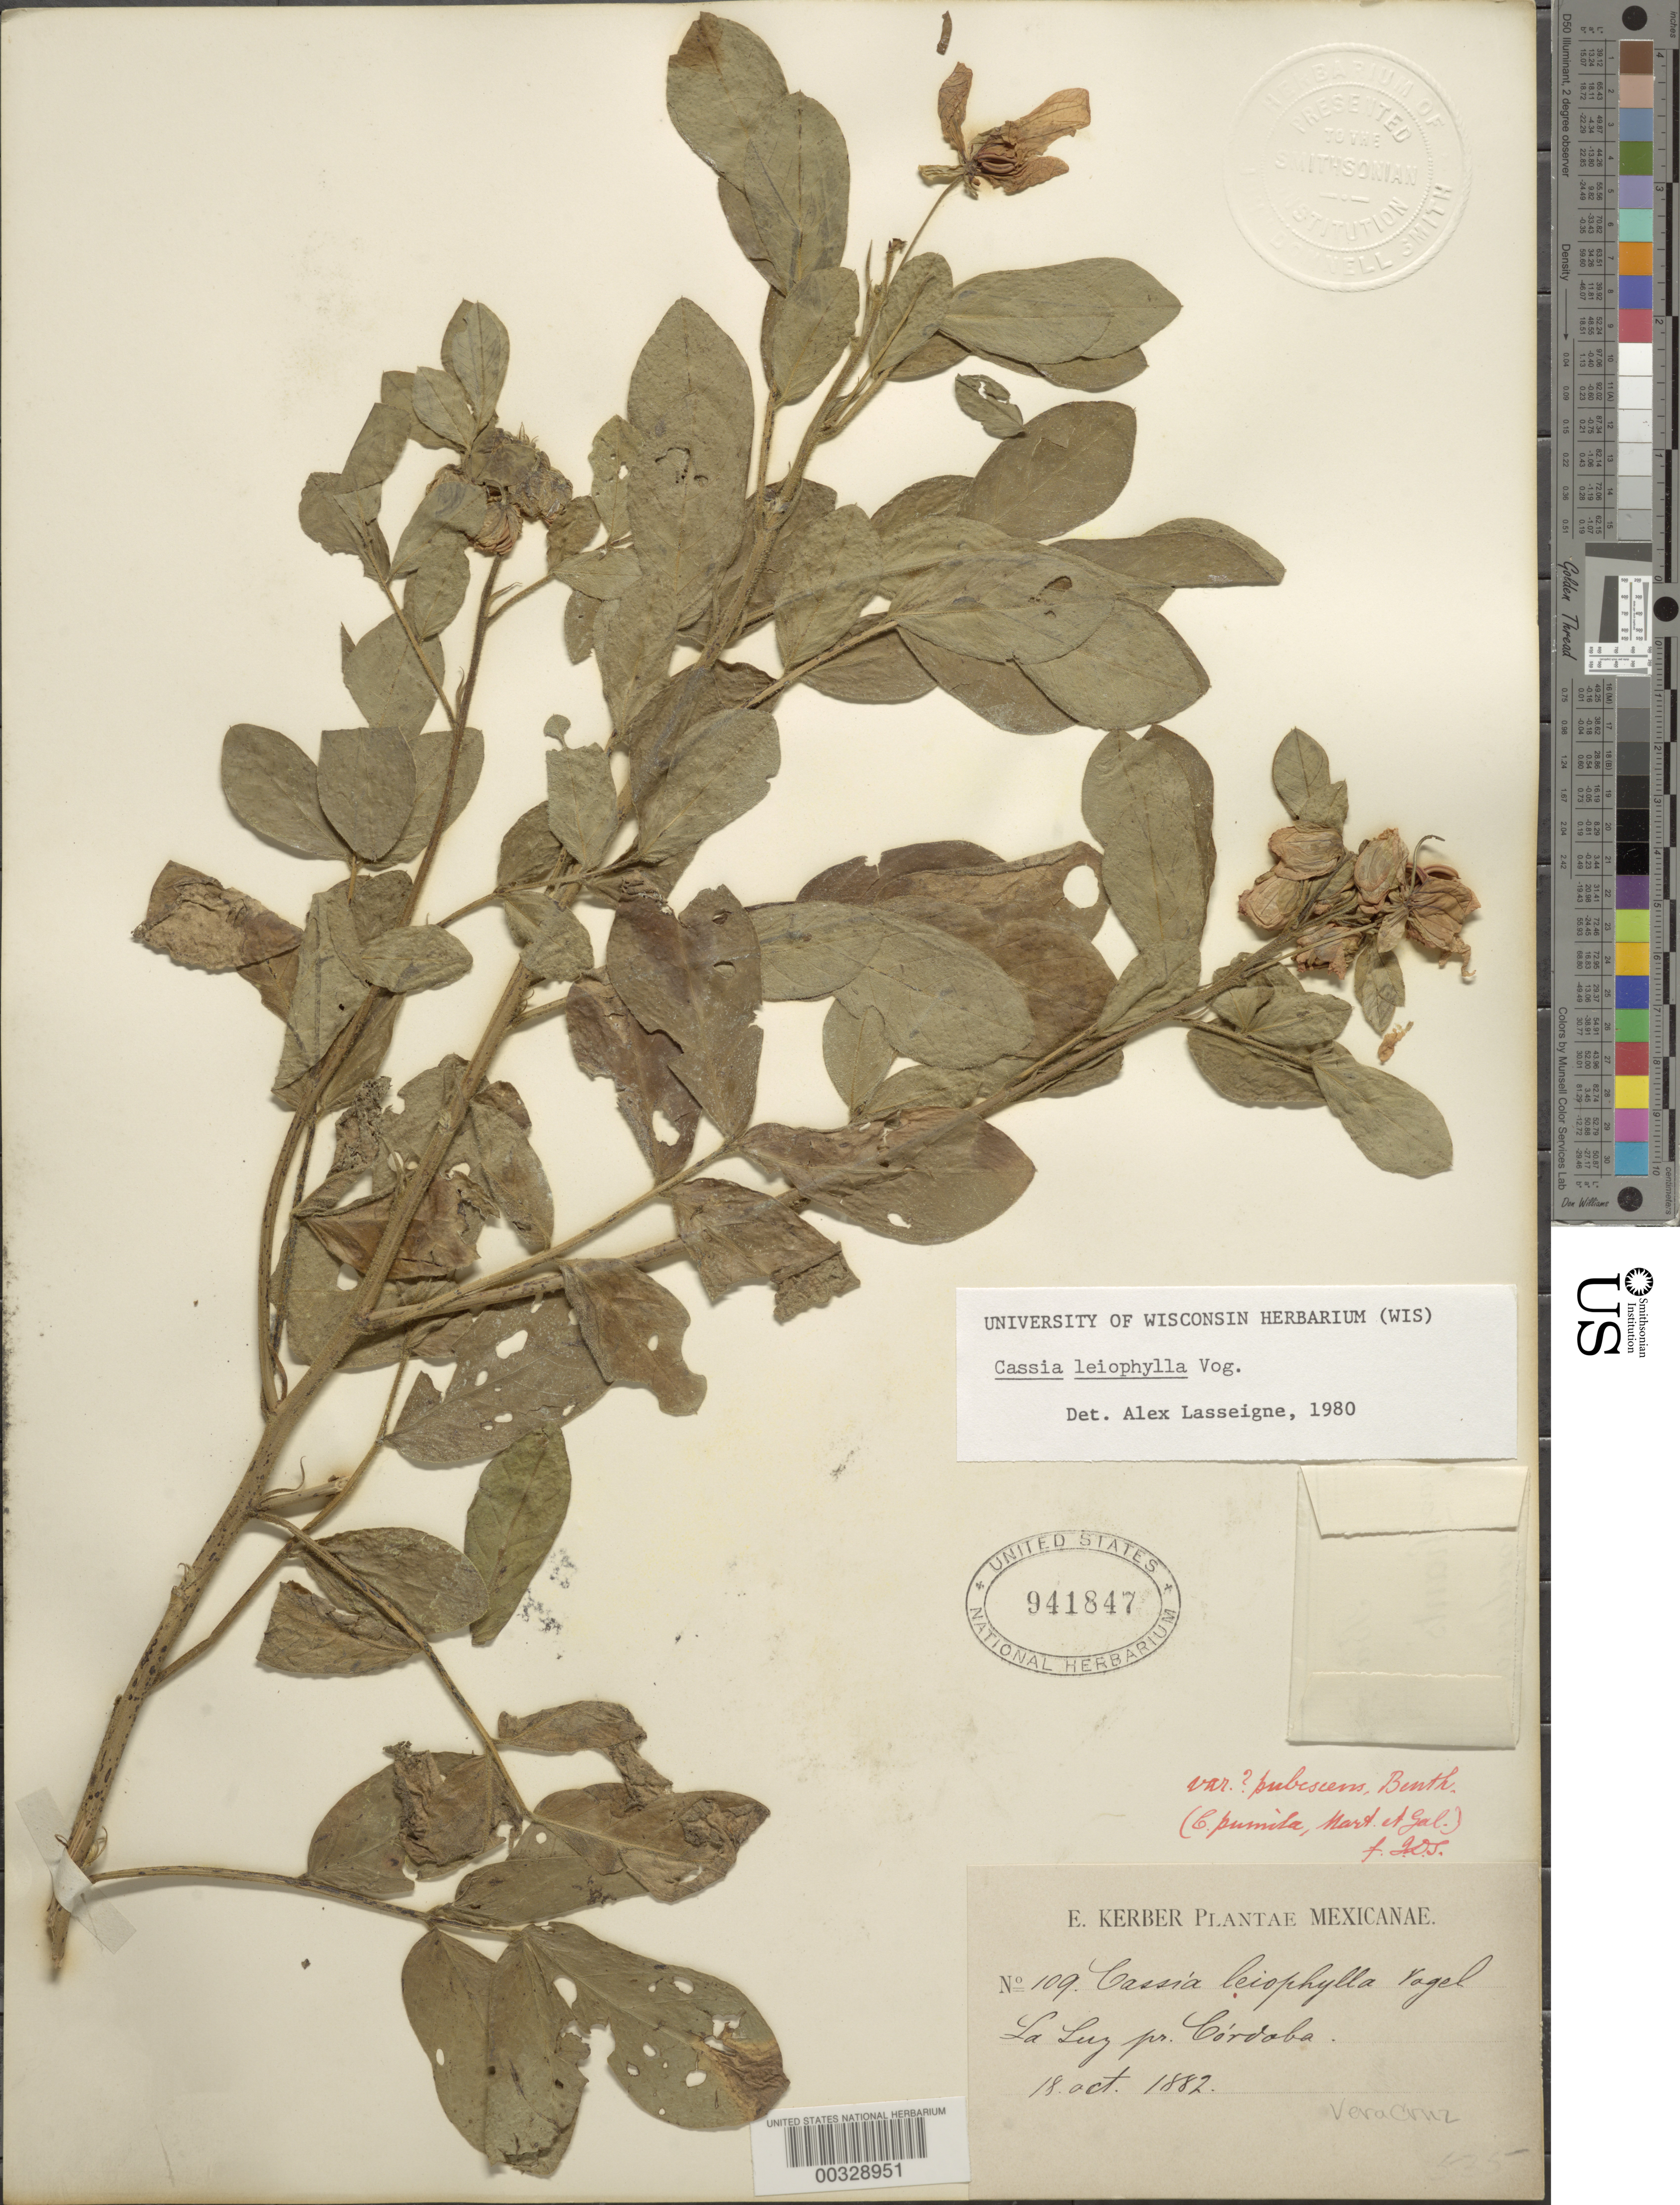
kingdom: Plantae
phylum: Tracheophyta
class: Magnoliopsida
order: Fabales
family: Fabaceae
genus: Senna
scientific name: Senna leiophylla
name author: (Vogel) H.S. Irwin & Barneby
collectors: E. Kerber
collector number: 109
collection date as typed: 18 Oct 1882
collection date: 1882-10-18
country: Mexico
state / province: Veracruz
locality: La luz near Córdoba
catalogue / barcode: US 941847